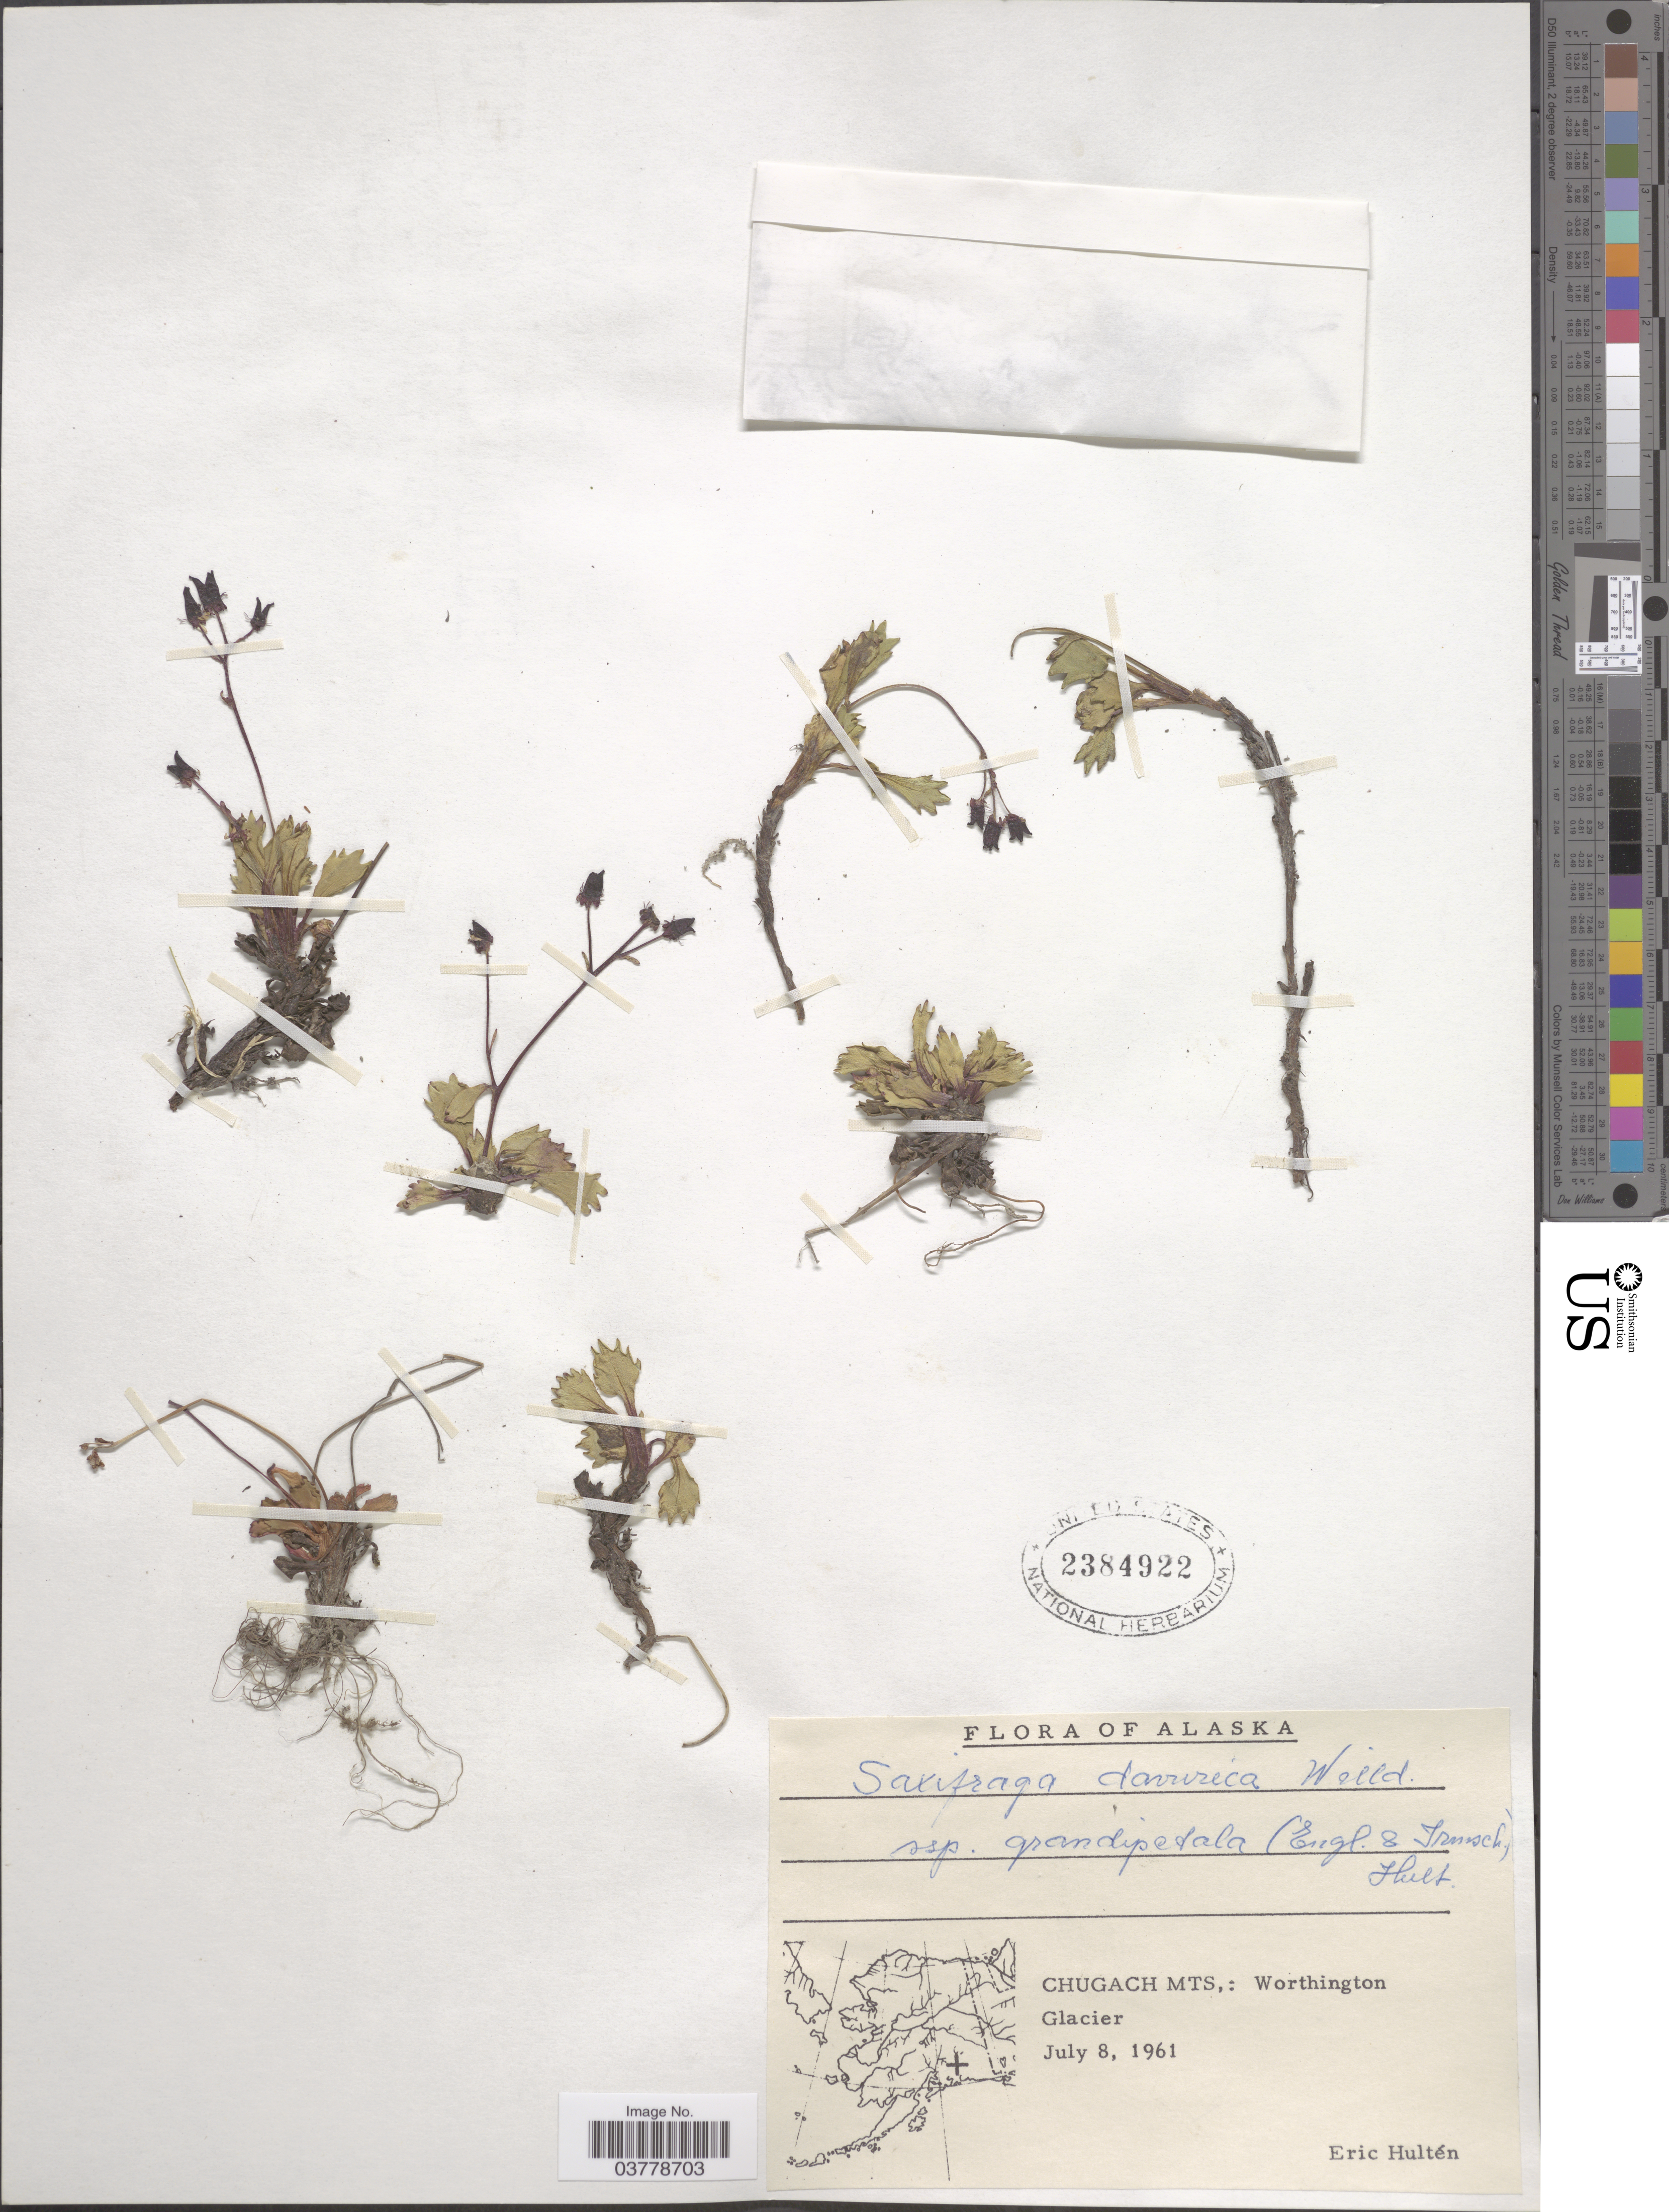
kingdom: Plantae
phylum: Tracheophyta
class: Magnoliopsida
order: Saxifragales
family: Saxifragaceae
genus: Micranthes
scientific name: Micranthes calycina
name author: (Sternb.) Gornall & H. Ohba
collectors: E. G. Hultén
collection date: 1961-07-08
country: United States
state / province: Alaska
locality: Chugach Mts.: Worthington Glacier.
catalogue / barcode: US 2384922